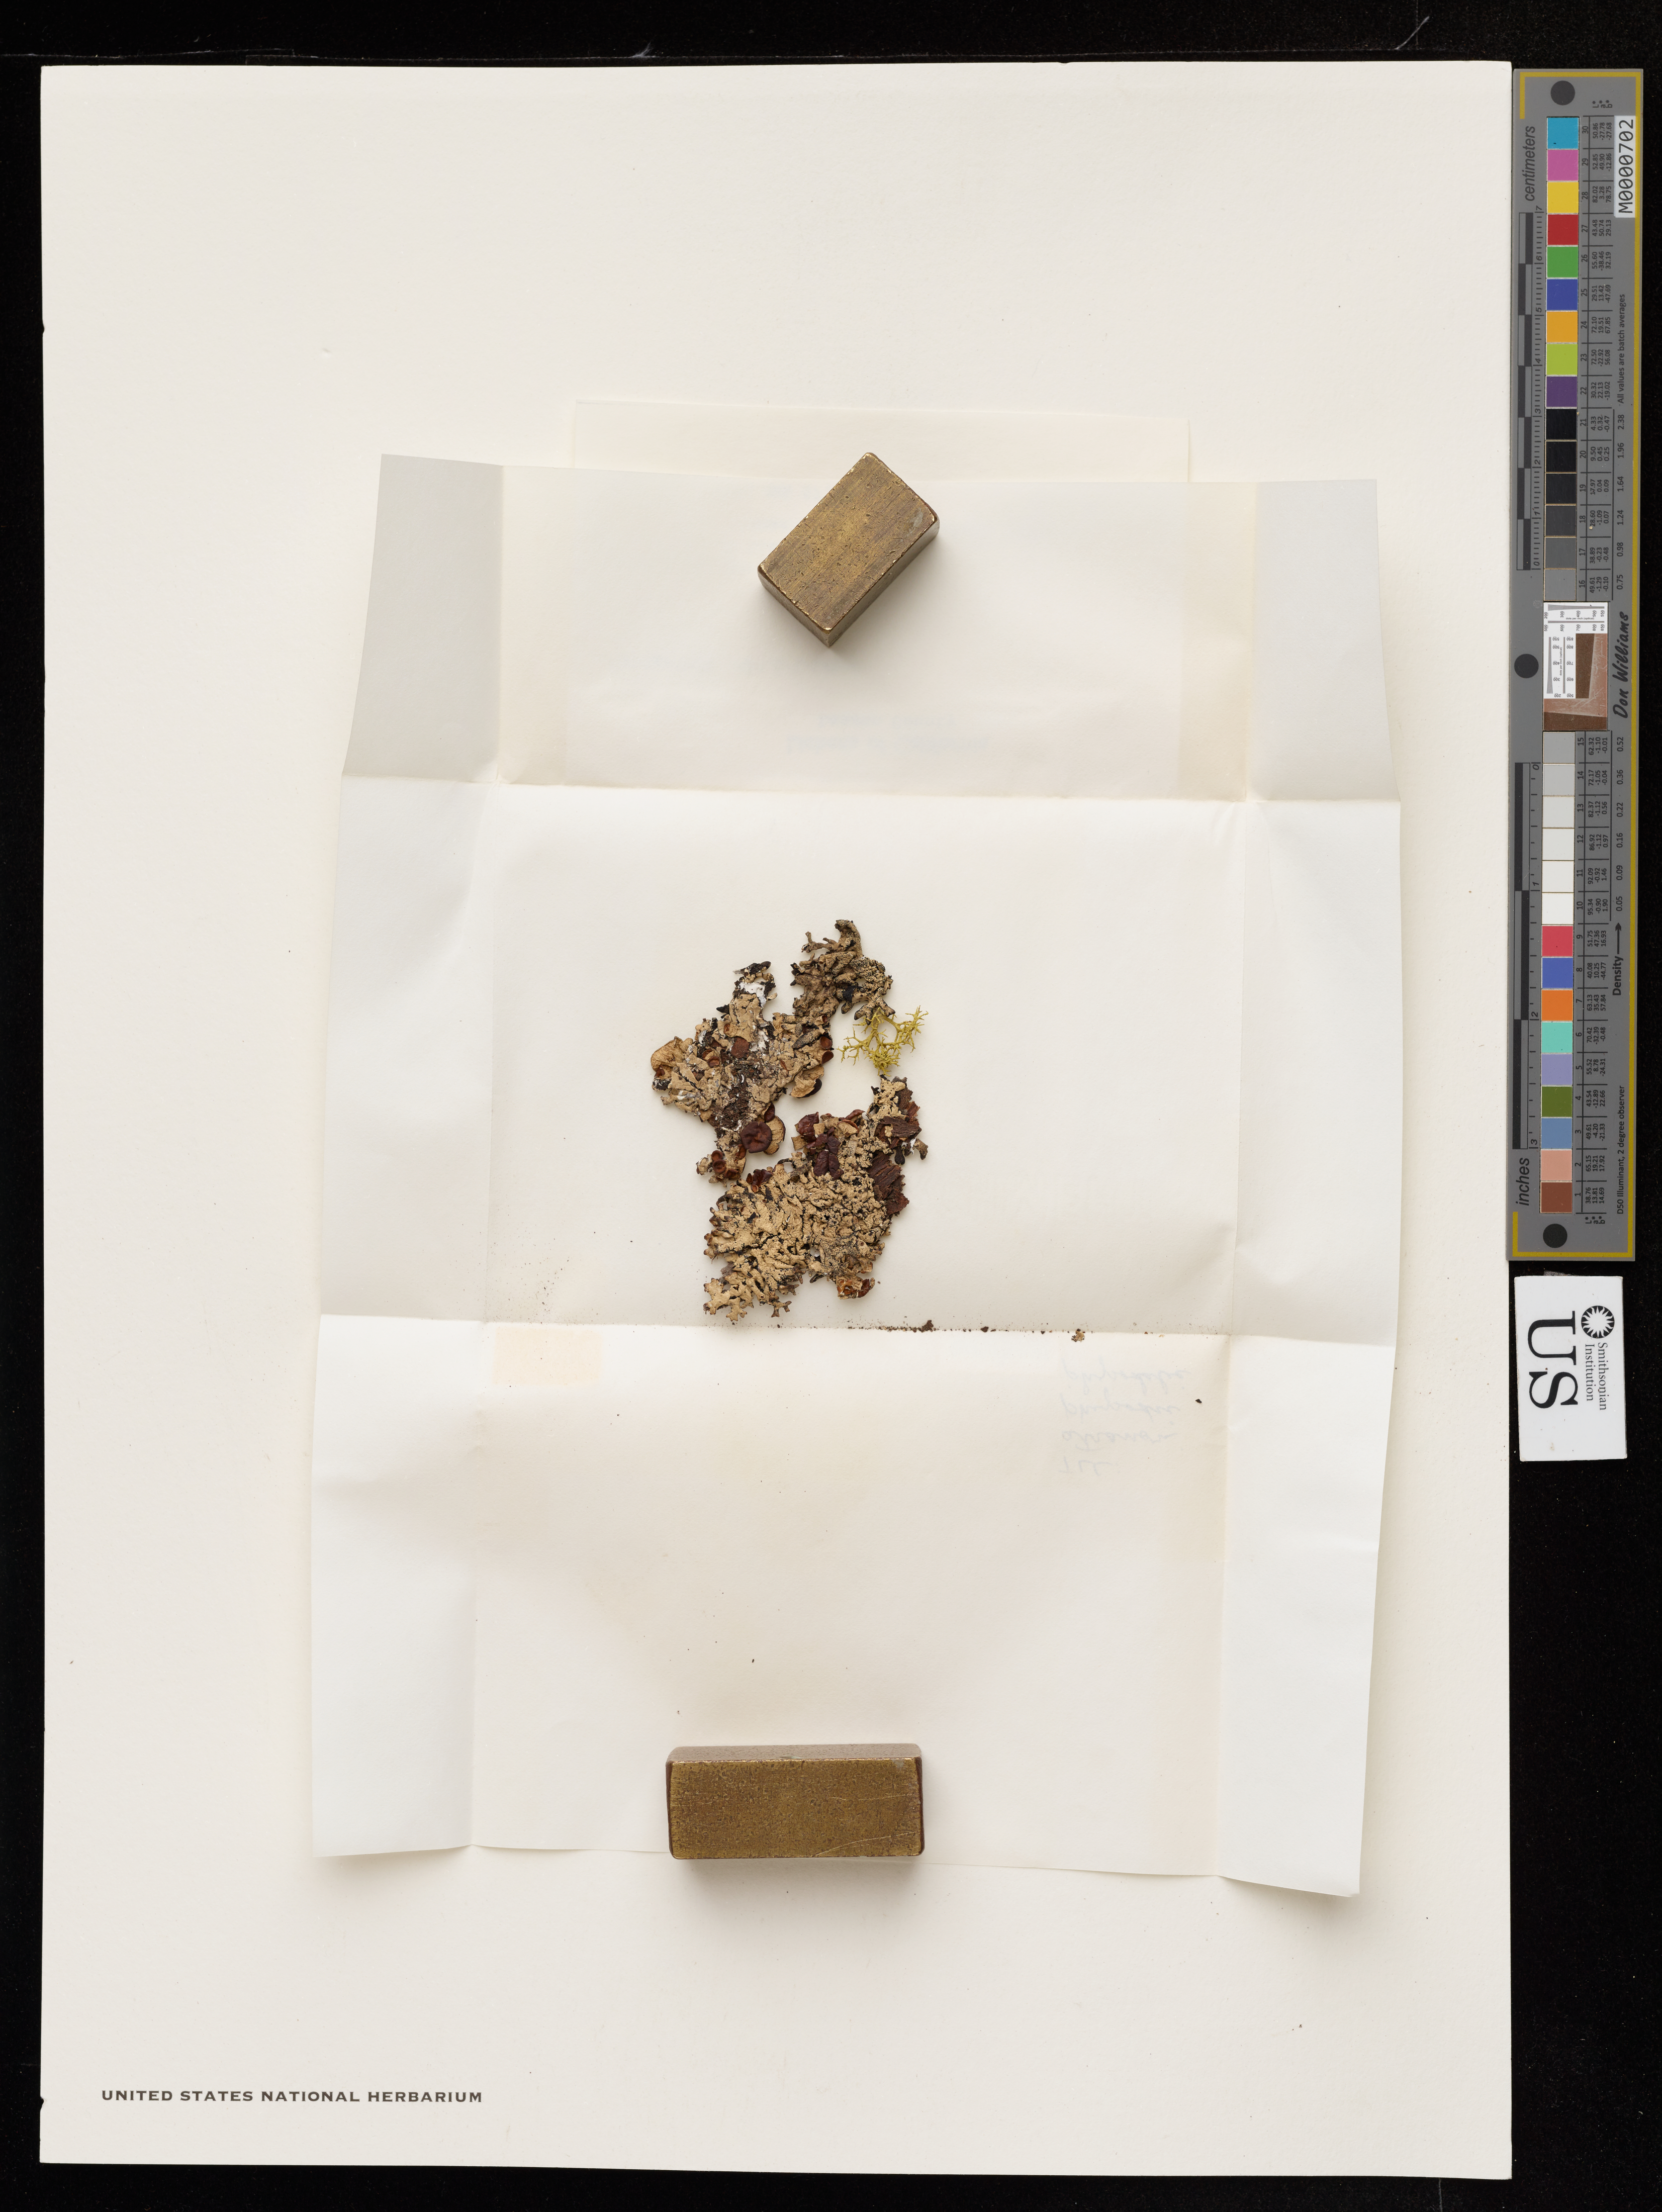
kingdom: Fungi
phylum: Ascomycota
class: Lecanoromycetes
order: Lecanorales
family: Parmeliaceae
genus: Hypogymnia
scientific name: Hypogymnia sierrae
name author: L.H. Pike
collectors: M. Hale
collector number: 57393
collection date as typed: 09 Aug 1980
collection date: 1980-08-09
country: United States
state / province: California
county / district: Lassen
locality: Clear creek area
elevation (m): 0